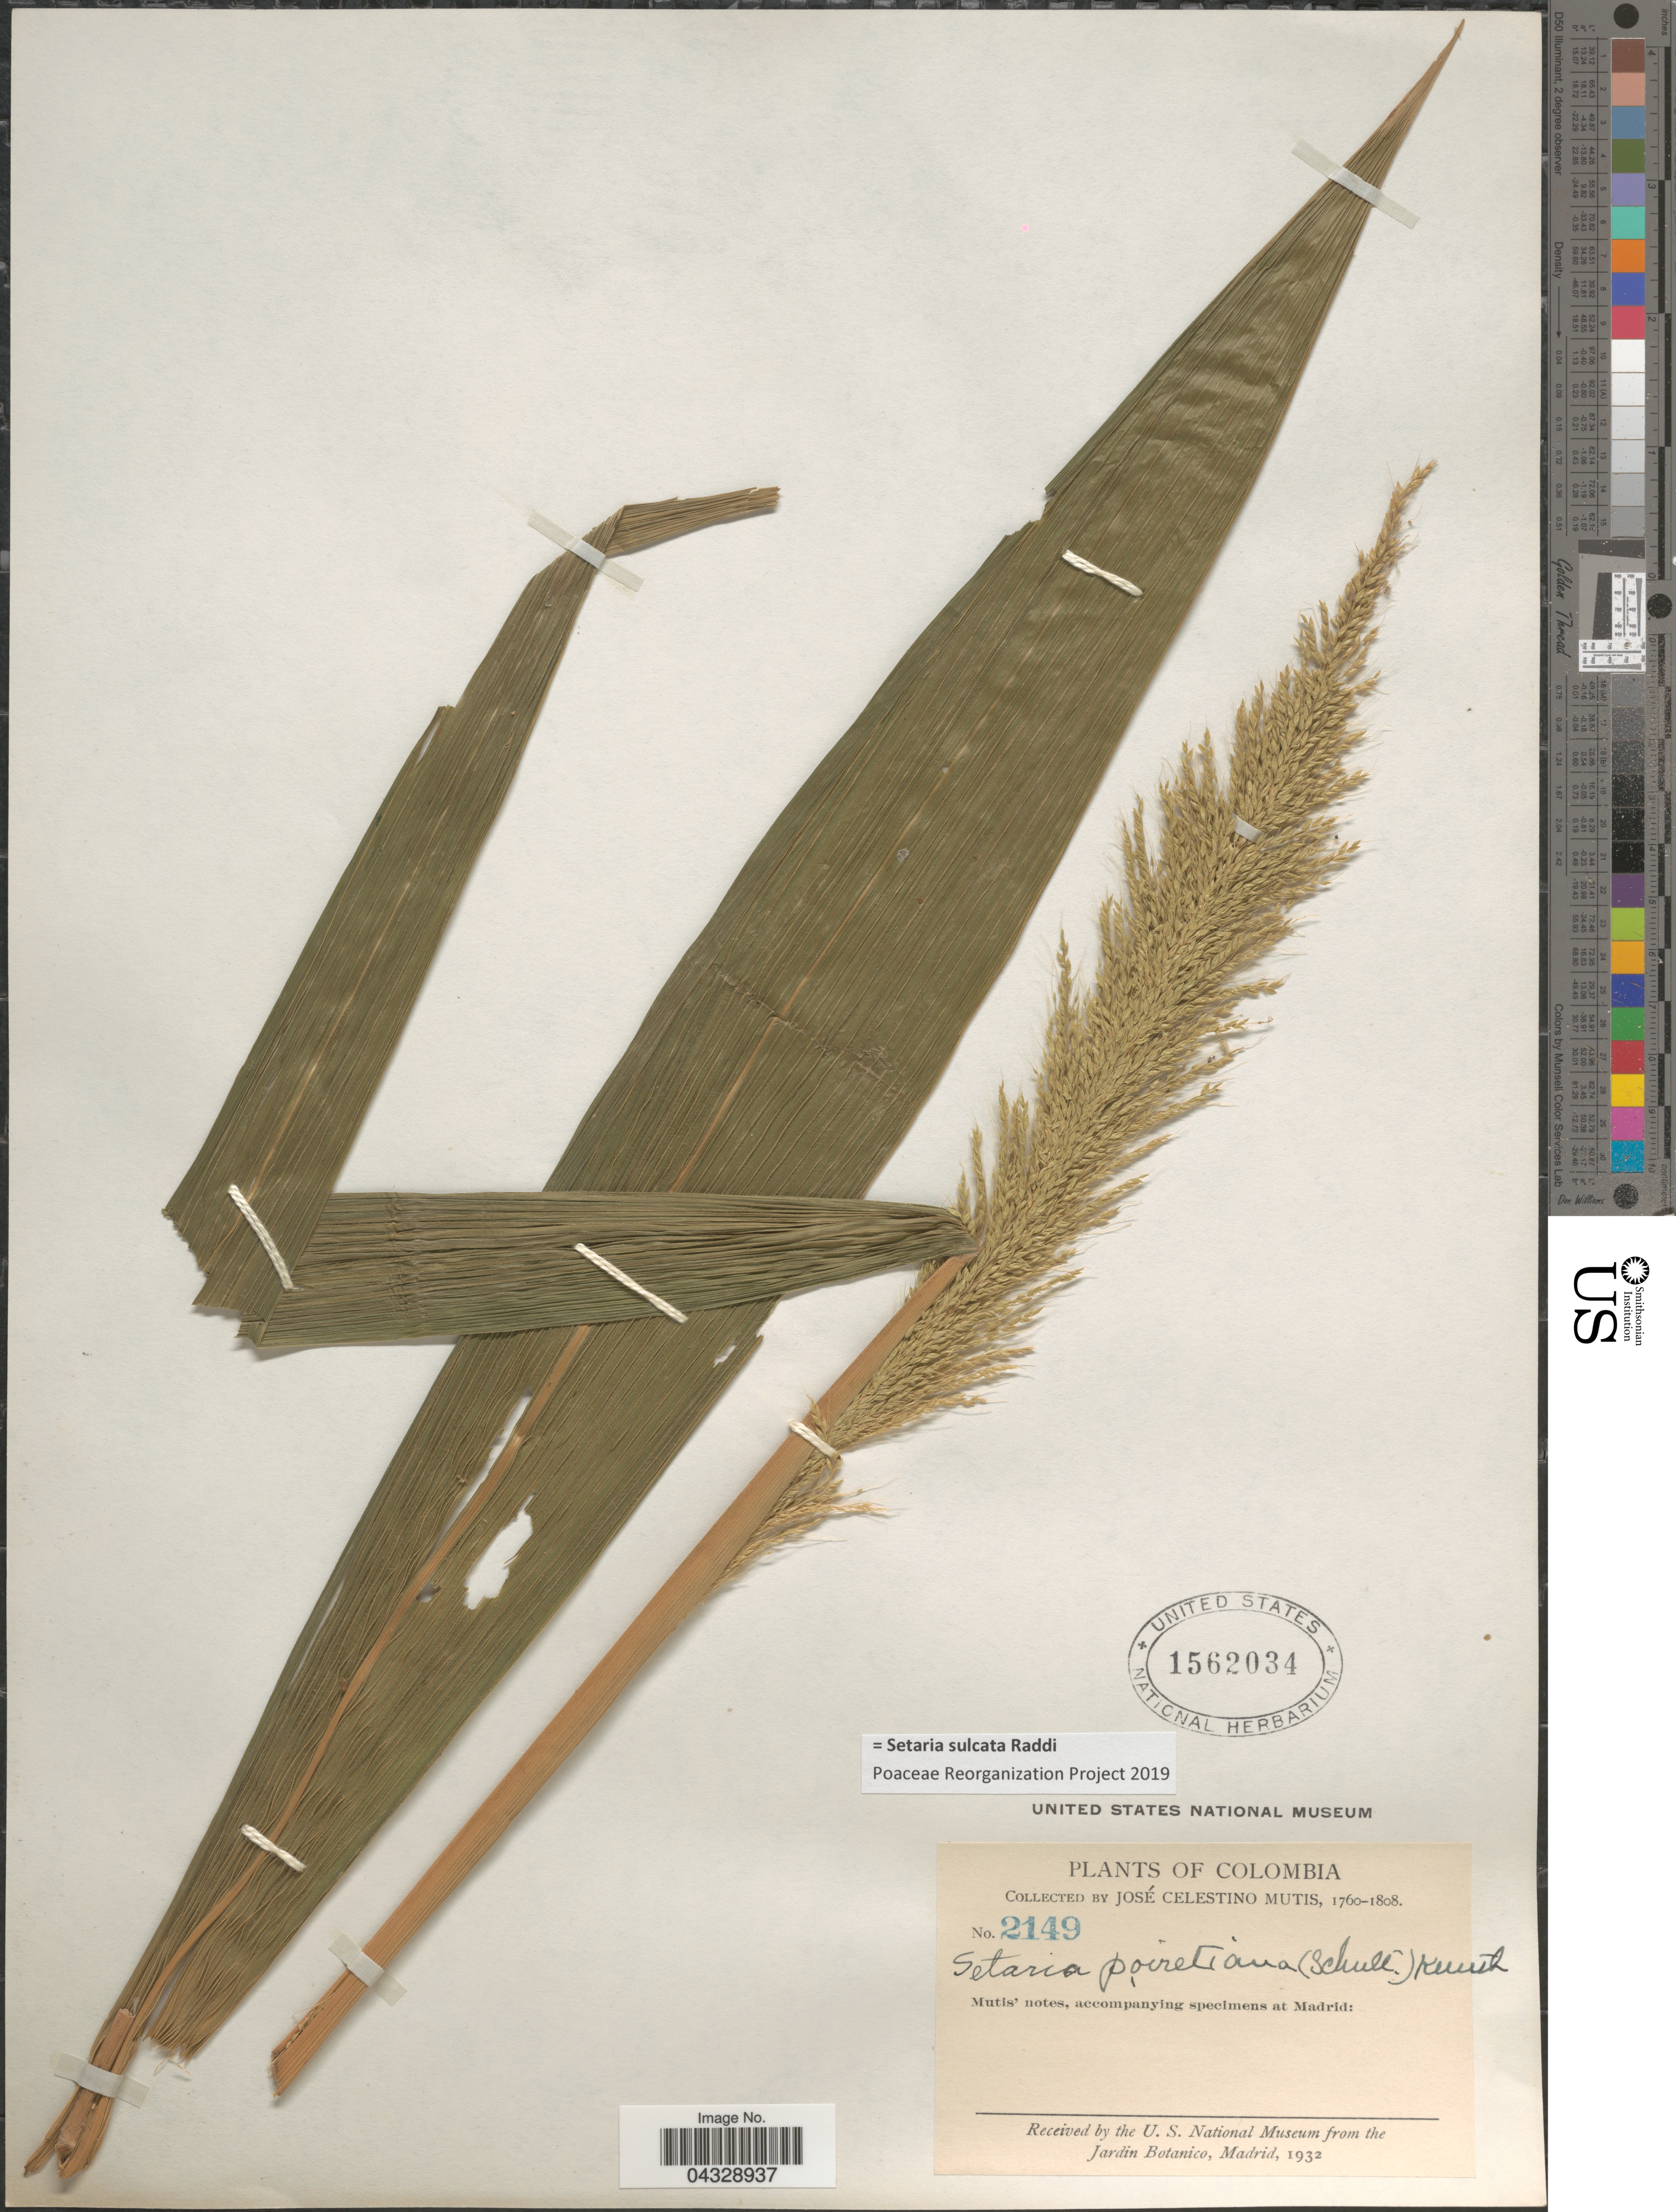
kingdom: Plantae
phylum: Tracheophyta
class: Liliopsida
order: Poales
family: Poaceae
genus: Setaria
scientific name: Setaria sulcata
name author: Raddi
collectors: J. C. B. Mutis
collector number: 2149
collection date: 1760/1808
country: Colombia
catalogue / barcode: US 1562034